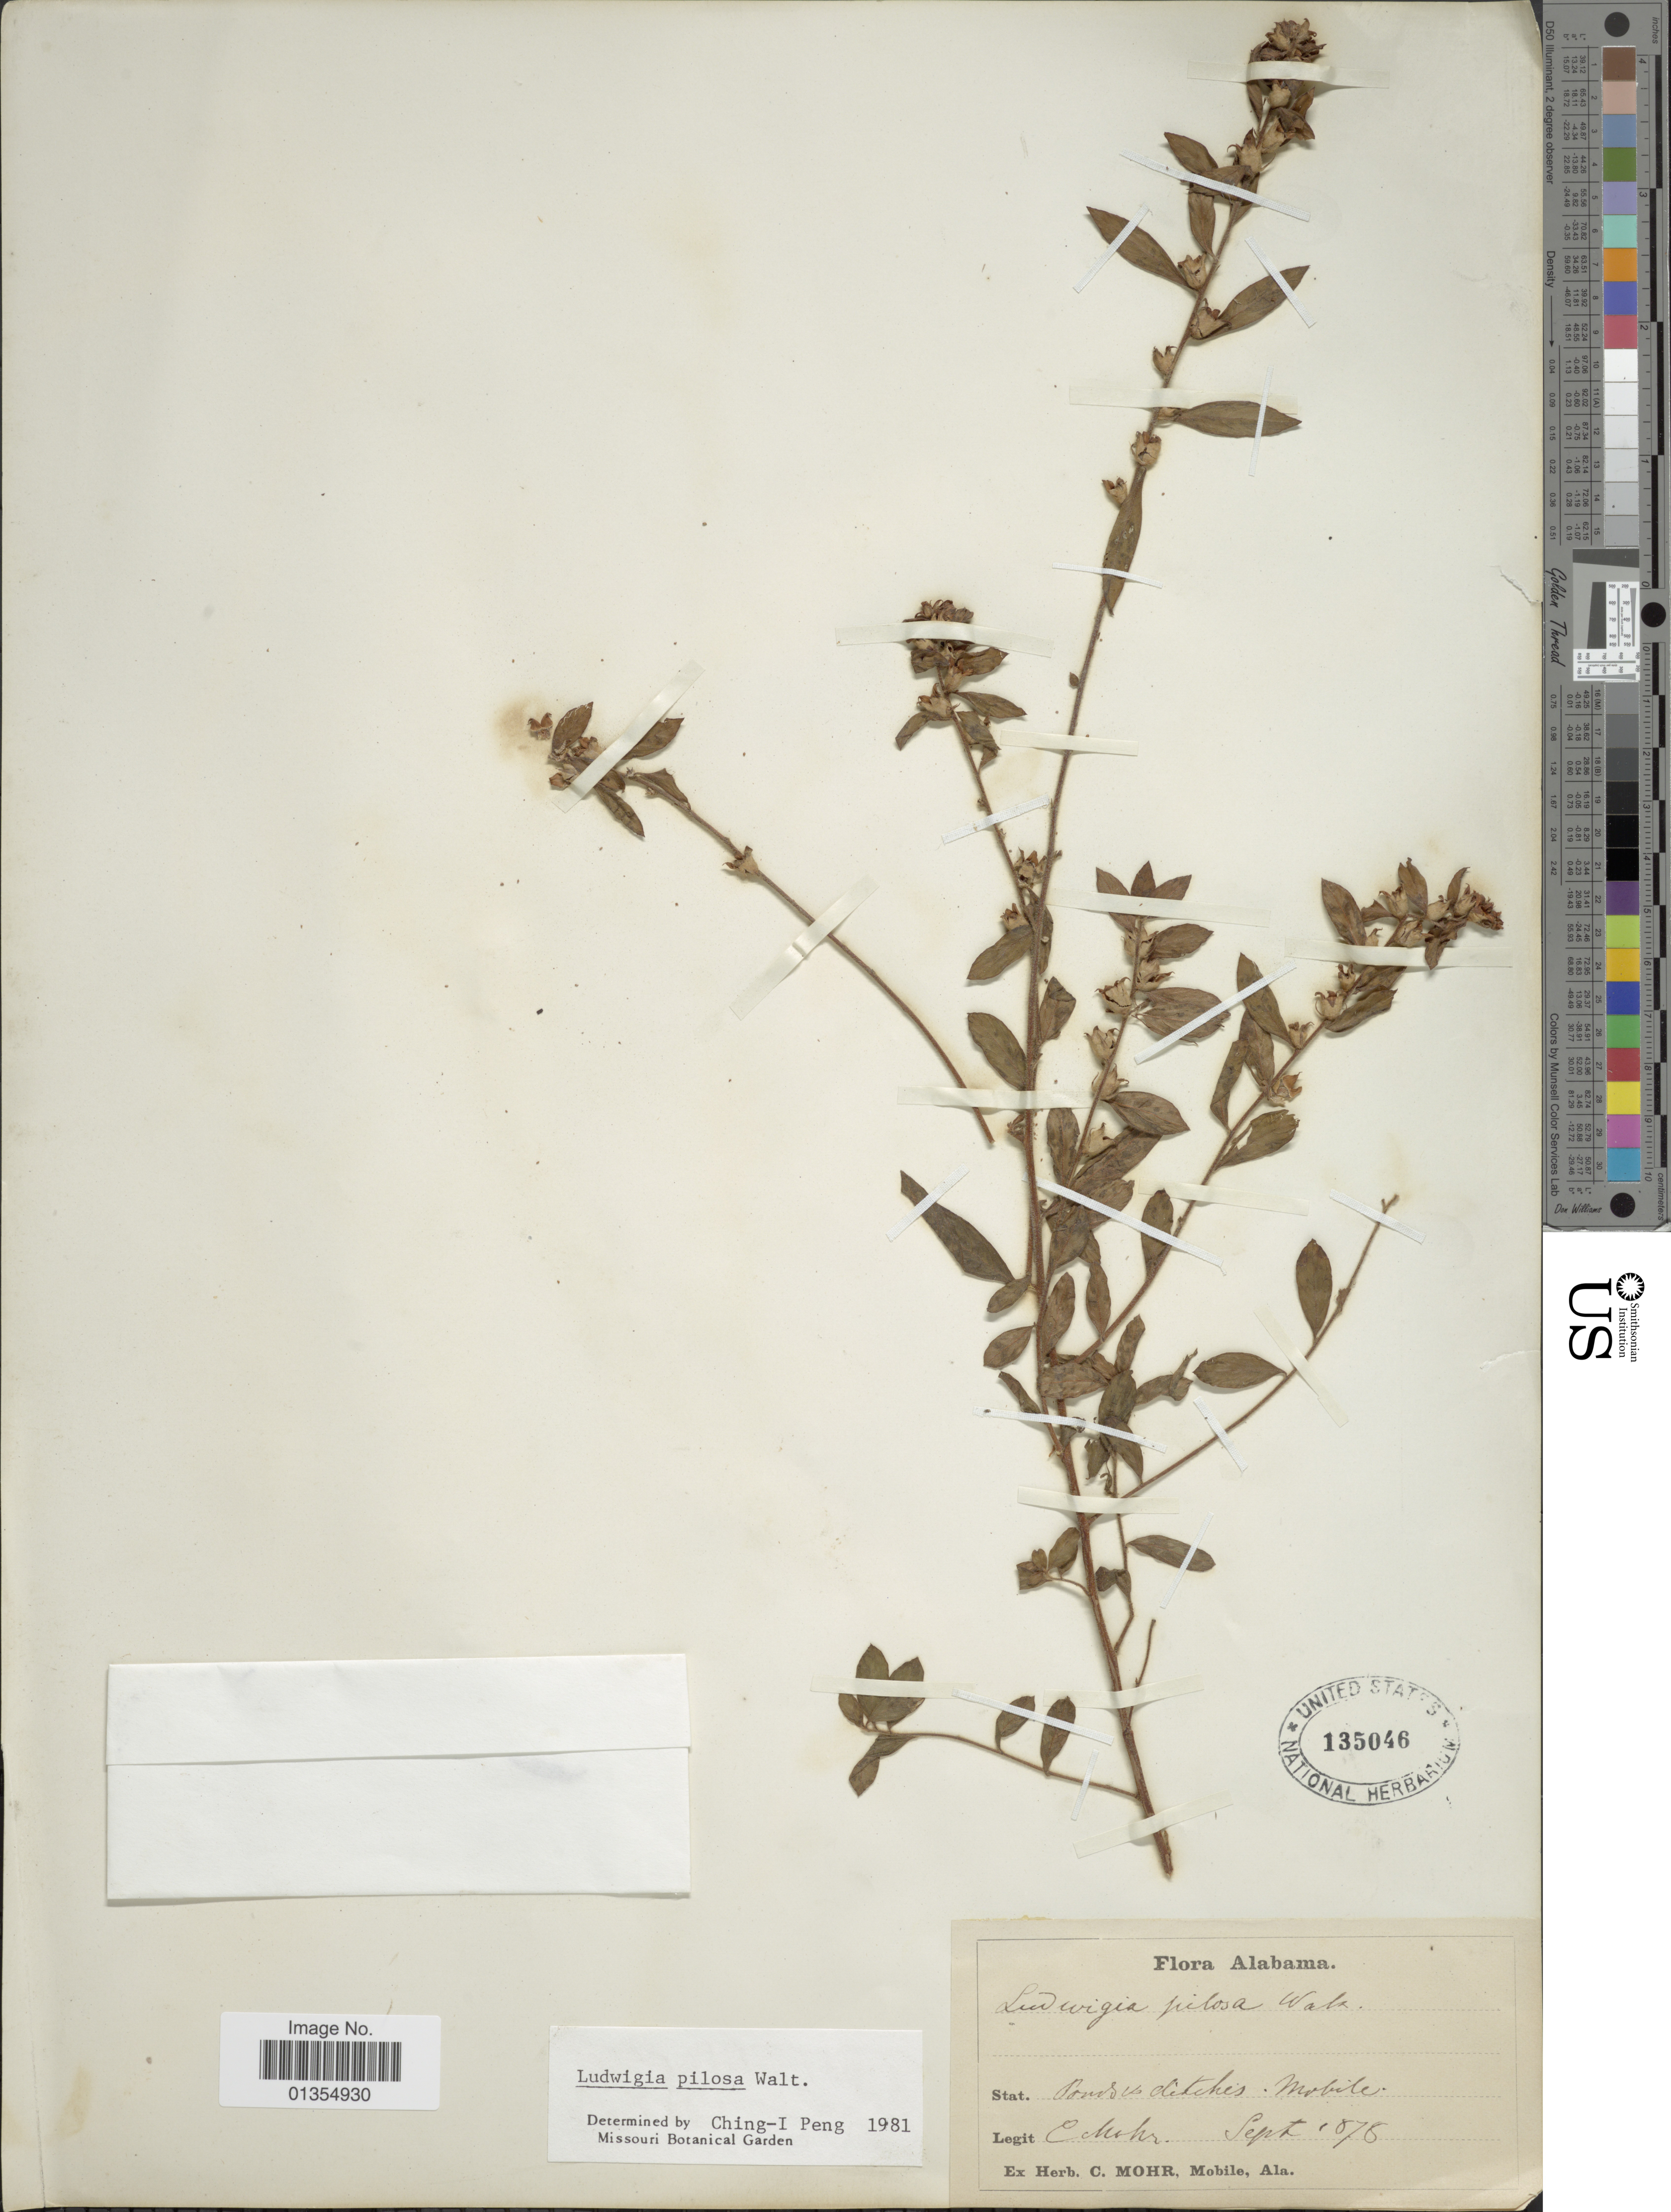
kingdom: Plantae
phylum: Tracheophyta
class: Magnoliopsida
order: Myrtales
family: Onagraceae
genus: Ludwigia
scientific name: Ludwigia pilosa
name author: Walter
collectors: C. T. Mohr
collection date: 1878-09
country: United States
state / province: Alabama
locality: Mobile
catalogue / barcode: US 135046